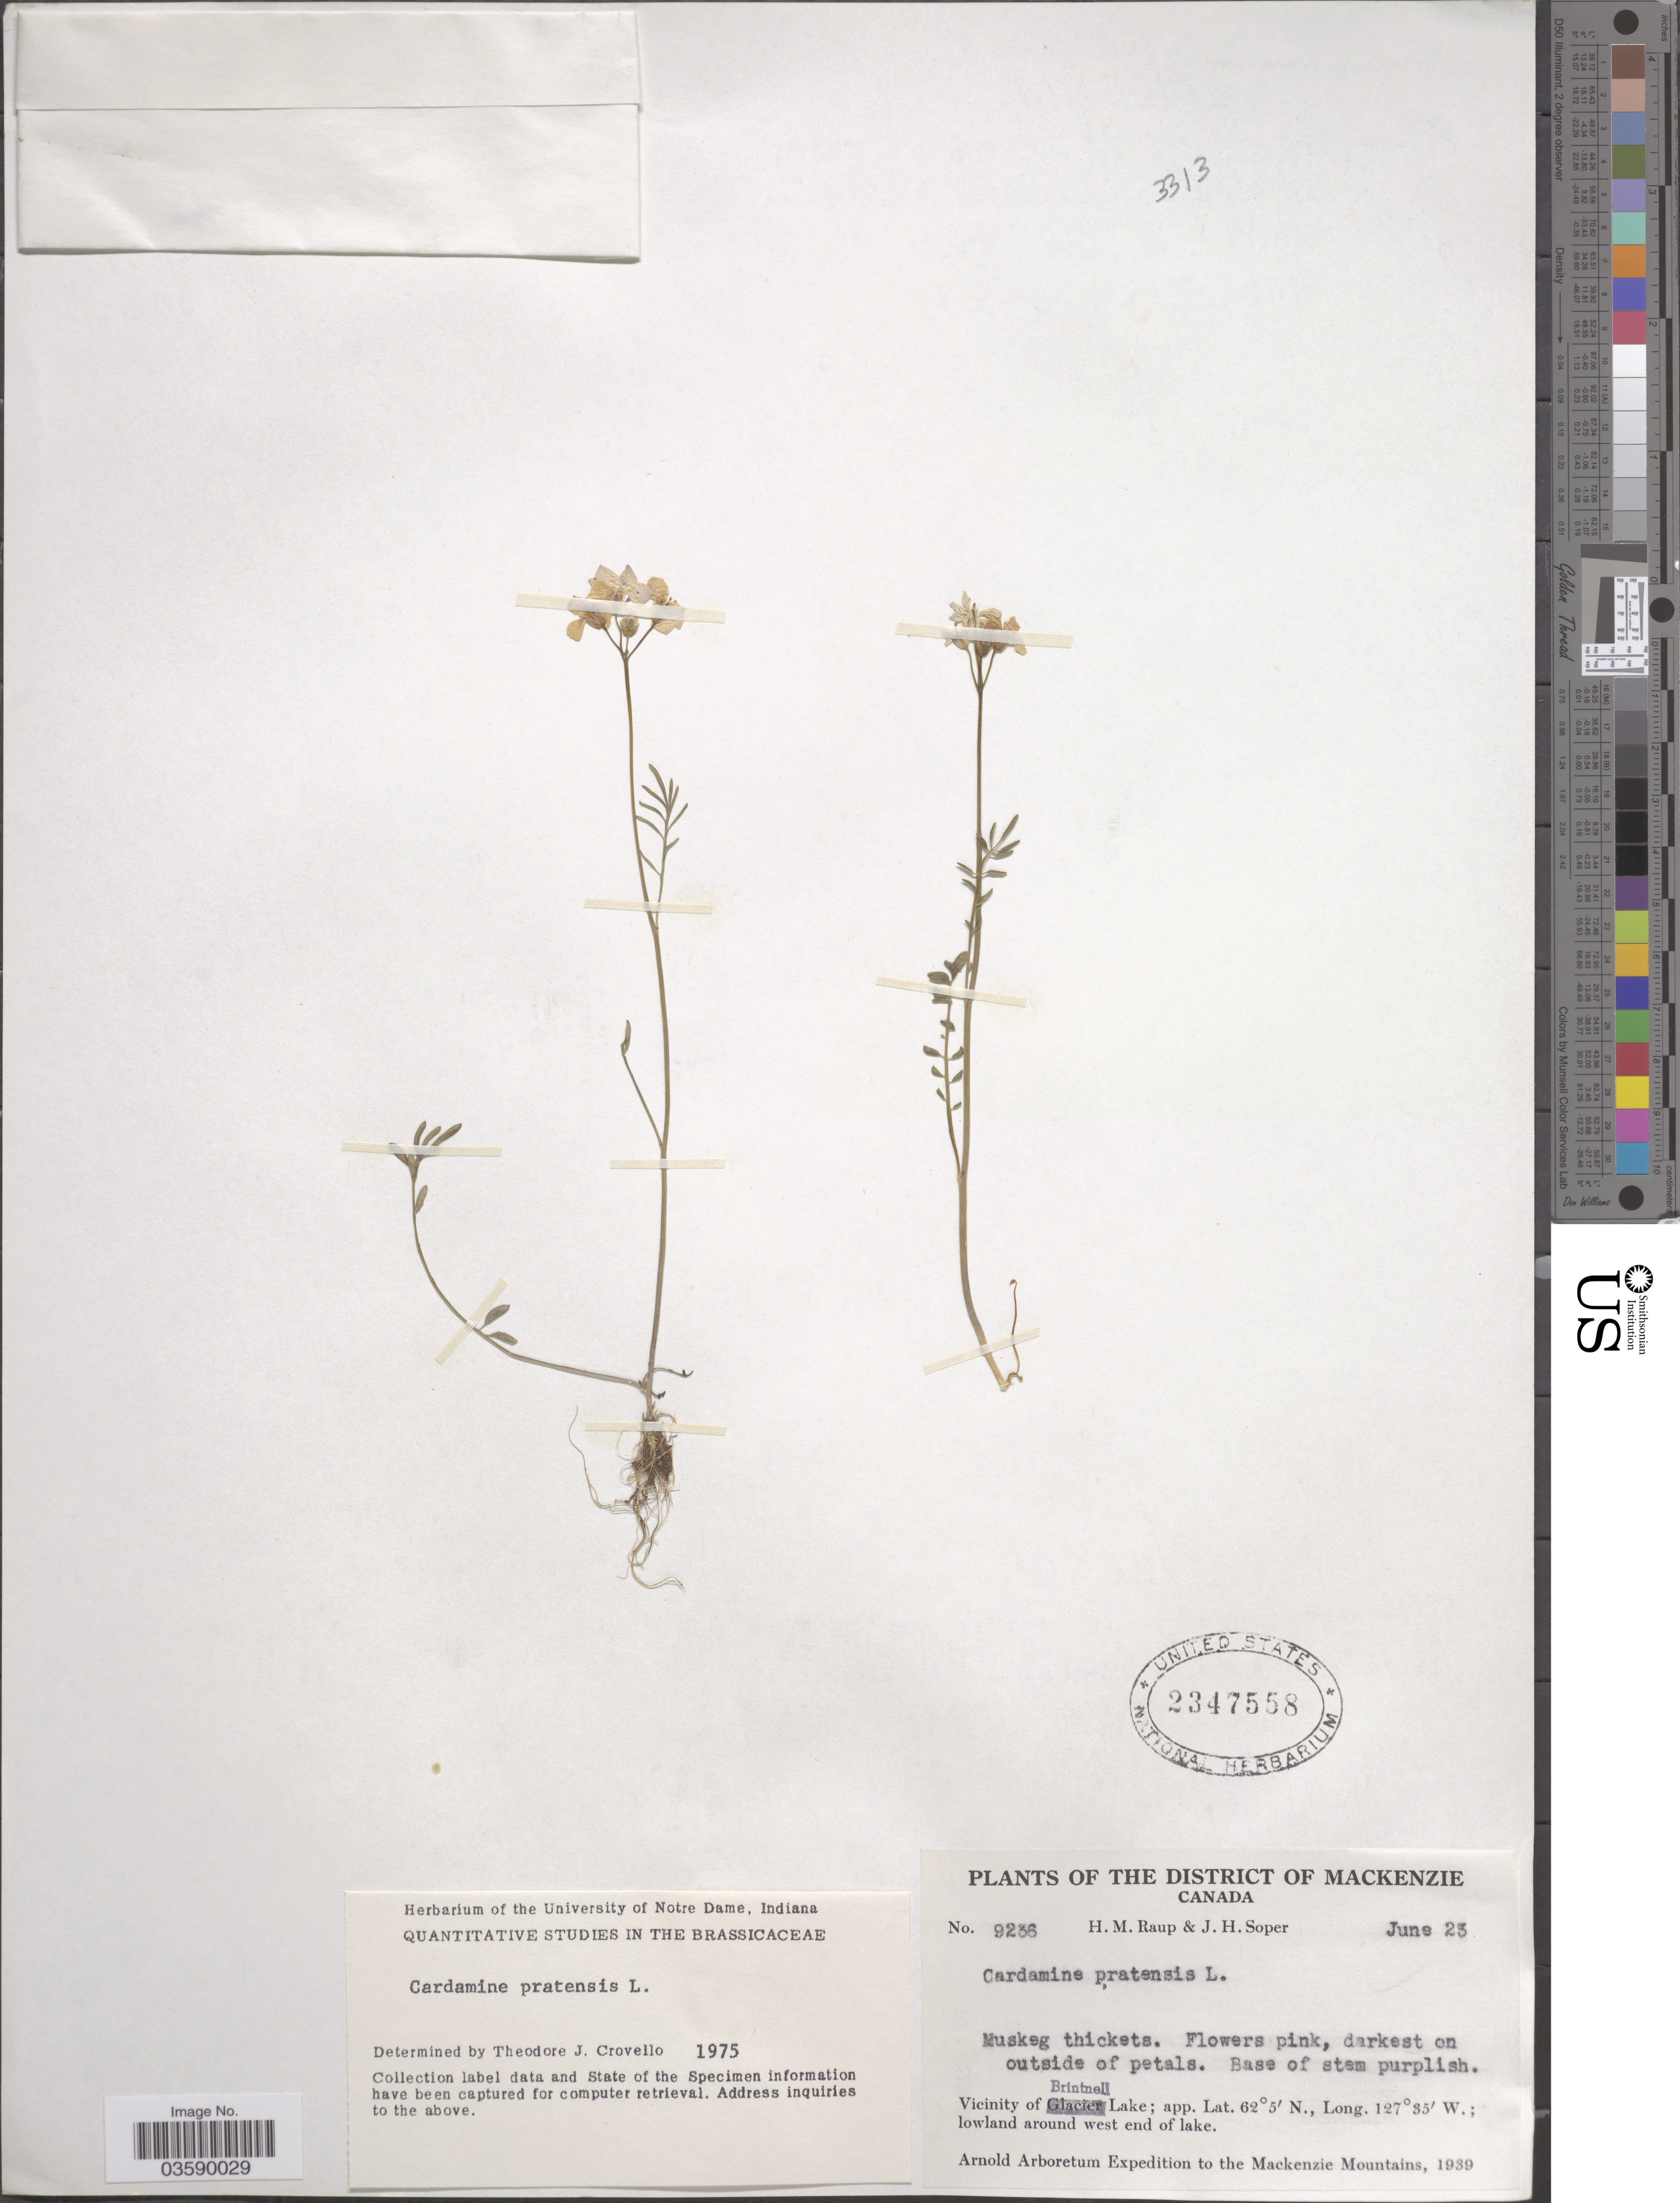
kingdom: Plantae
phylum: Tracheophyta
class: Magnoliopsida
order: Brassicales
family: Brassicaceae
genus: Cardamine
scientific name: Cardamine pratensis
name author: L.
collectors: H. Raup & J. H. Soper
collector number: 9236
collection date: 1939-06-23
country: Canada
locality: The District of Mackenzie. Vicinity of Brintnell Lake. The Mackenzie Mountains.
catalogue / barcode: US 2347558